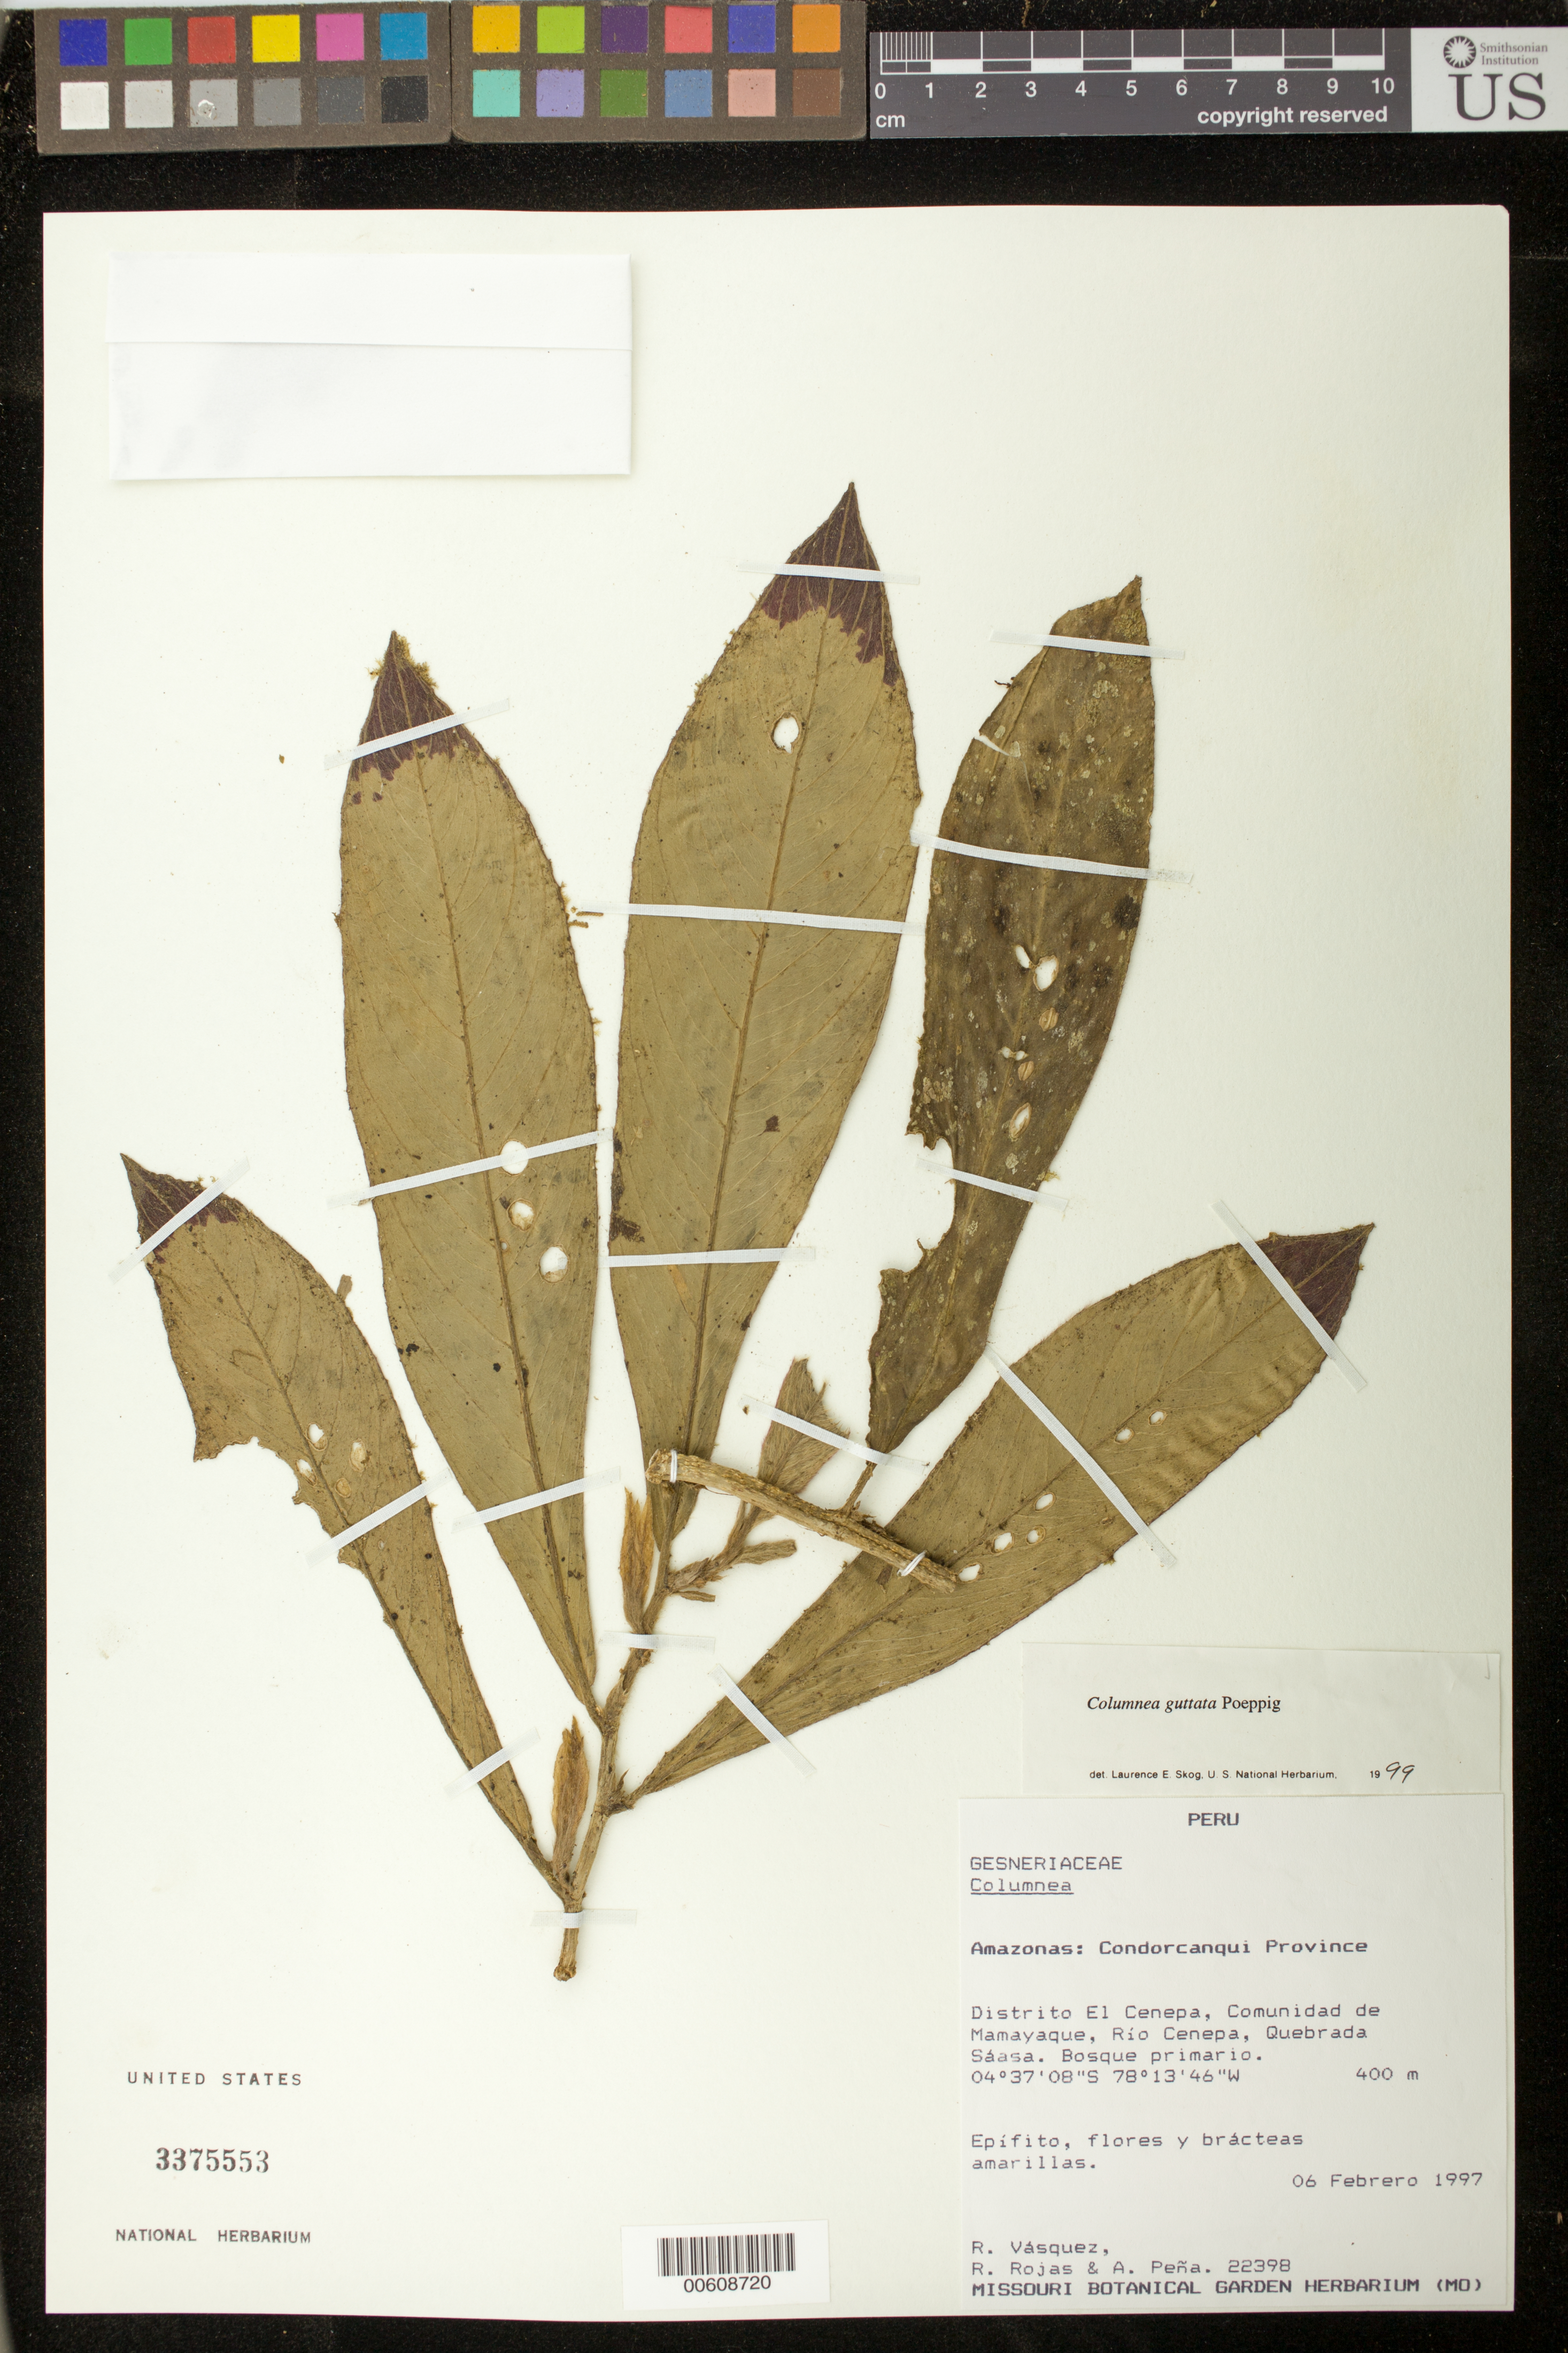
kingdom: Plantae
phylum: Tracheophyta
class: Magnoliopsida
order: Lamiales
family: Gesneriaceae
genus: Columnea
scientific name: Columnea guttata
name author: Poepp.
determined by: Skog, Laurence E.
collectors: R. Vásquez, R. Rojas & A. Peña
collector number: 22398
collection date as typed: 06 Feb 1997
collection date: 1997-02-06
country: Peru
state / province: Amazonas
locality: Prov. Condorcanqui; Dtto. El Cenepa, comunidad de Mamayaque, Río Cenepa, Quebrada Sáasa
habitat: Bosque primario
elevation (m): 400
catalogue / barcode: US 3375553